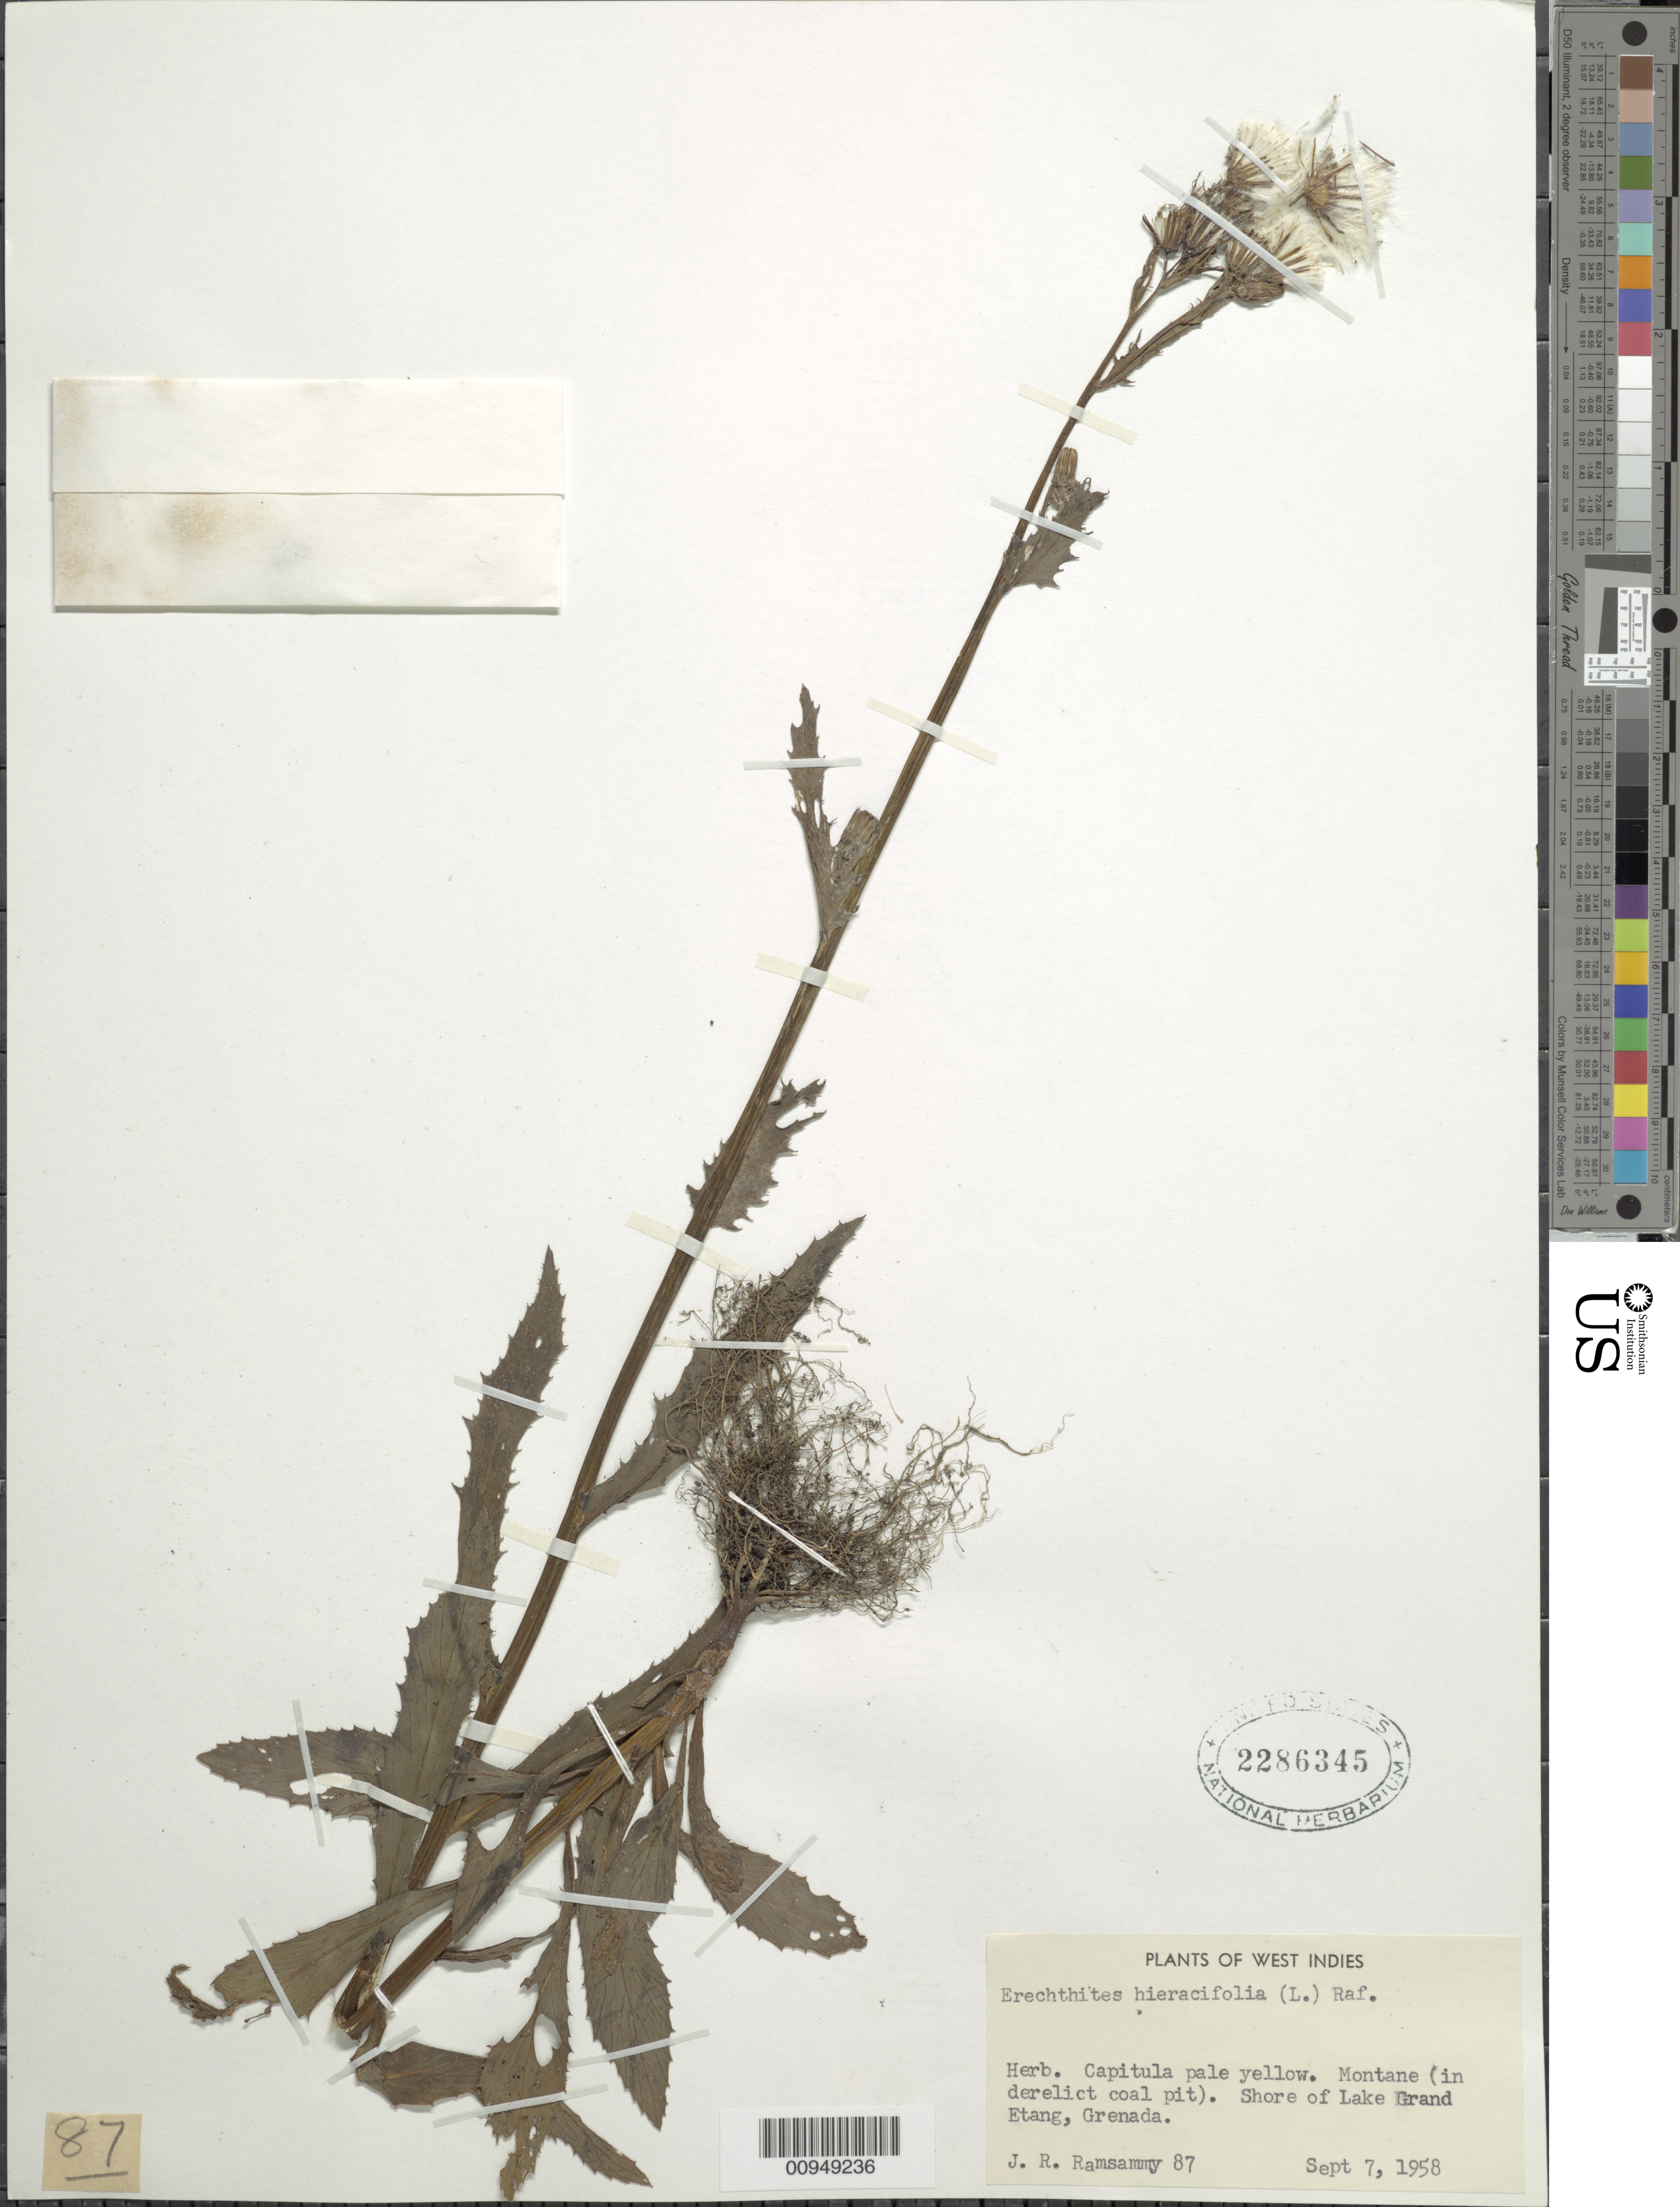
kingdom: Plantae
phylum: Tracheophyta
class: Magnoliopsida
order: Asterales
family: Asteraceae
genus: Erechtites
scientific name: Erechtites hieraciifolius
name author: (L.) Raf. ex DC.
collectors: J. Ramsammy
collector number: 87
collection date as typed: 07 Sep 1958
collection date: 1958-09-07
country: Grenada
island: Grenada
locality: Shore of Lake Grand Etang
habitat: Montane (in derelict coal pit)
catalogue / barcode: US 2286345